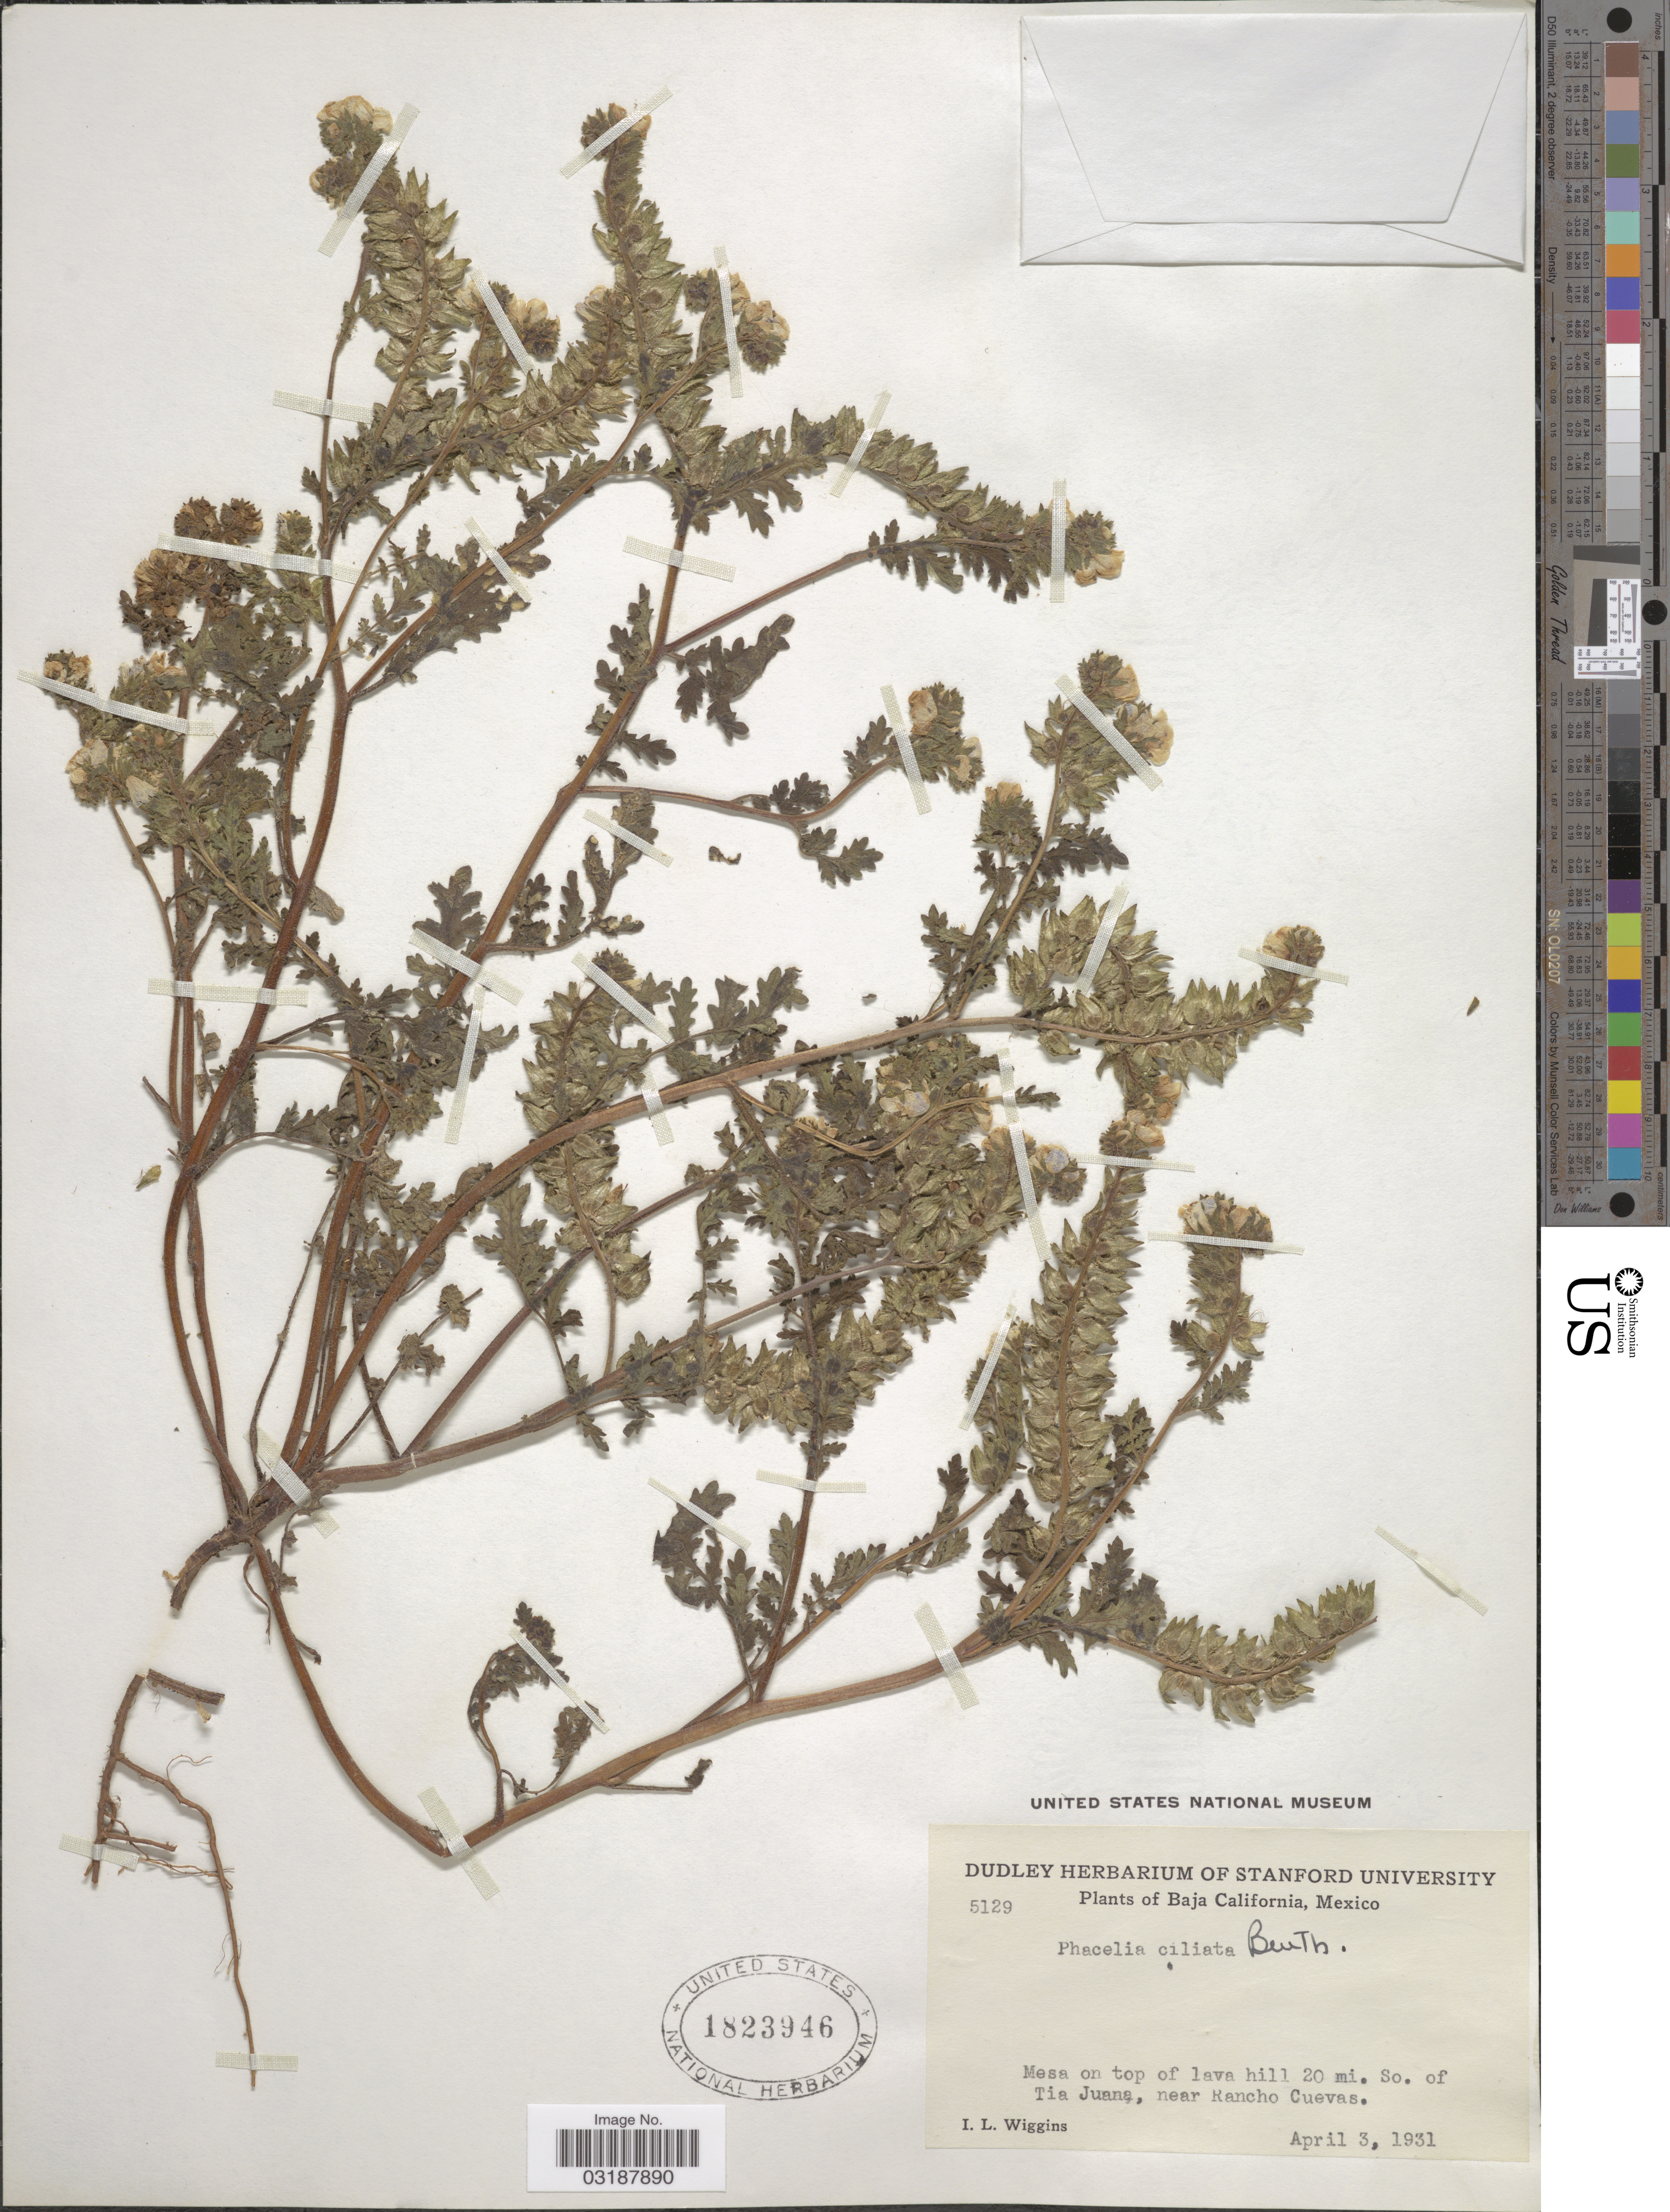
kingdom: Plantae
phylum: Tracheophyta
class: Magnoliopsida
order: Boraginales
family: Hydrophyllaceae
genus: Phacelia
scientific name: Phacelia ciliata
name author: Benth.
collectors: I. L. Wiggins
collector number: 5129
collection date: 1931-04-03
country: Mexico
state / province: Baja California Norte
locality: Mesa on top of lava hill 20 mi. So. of Tia Juana, near Rancho Cuevas.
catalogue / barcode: US 1823946